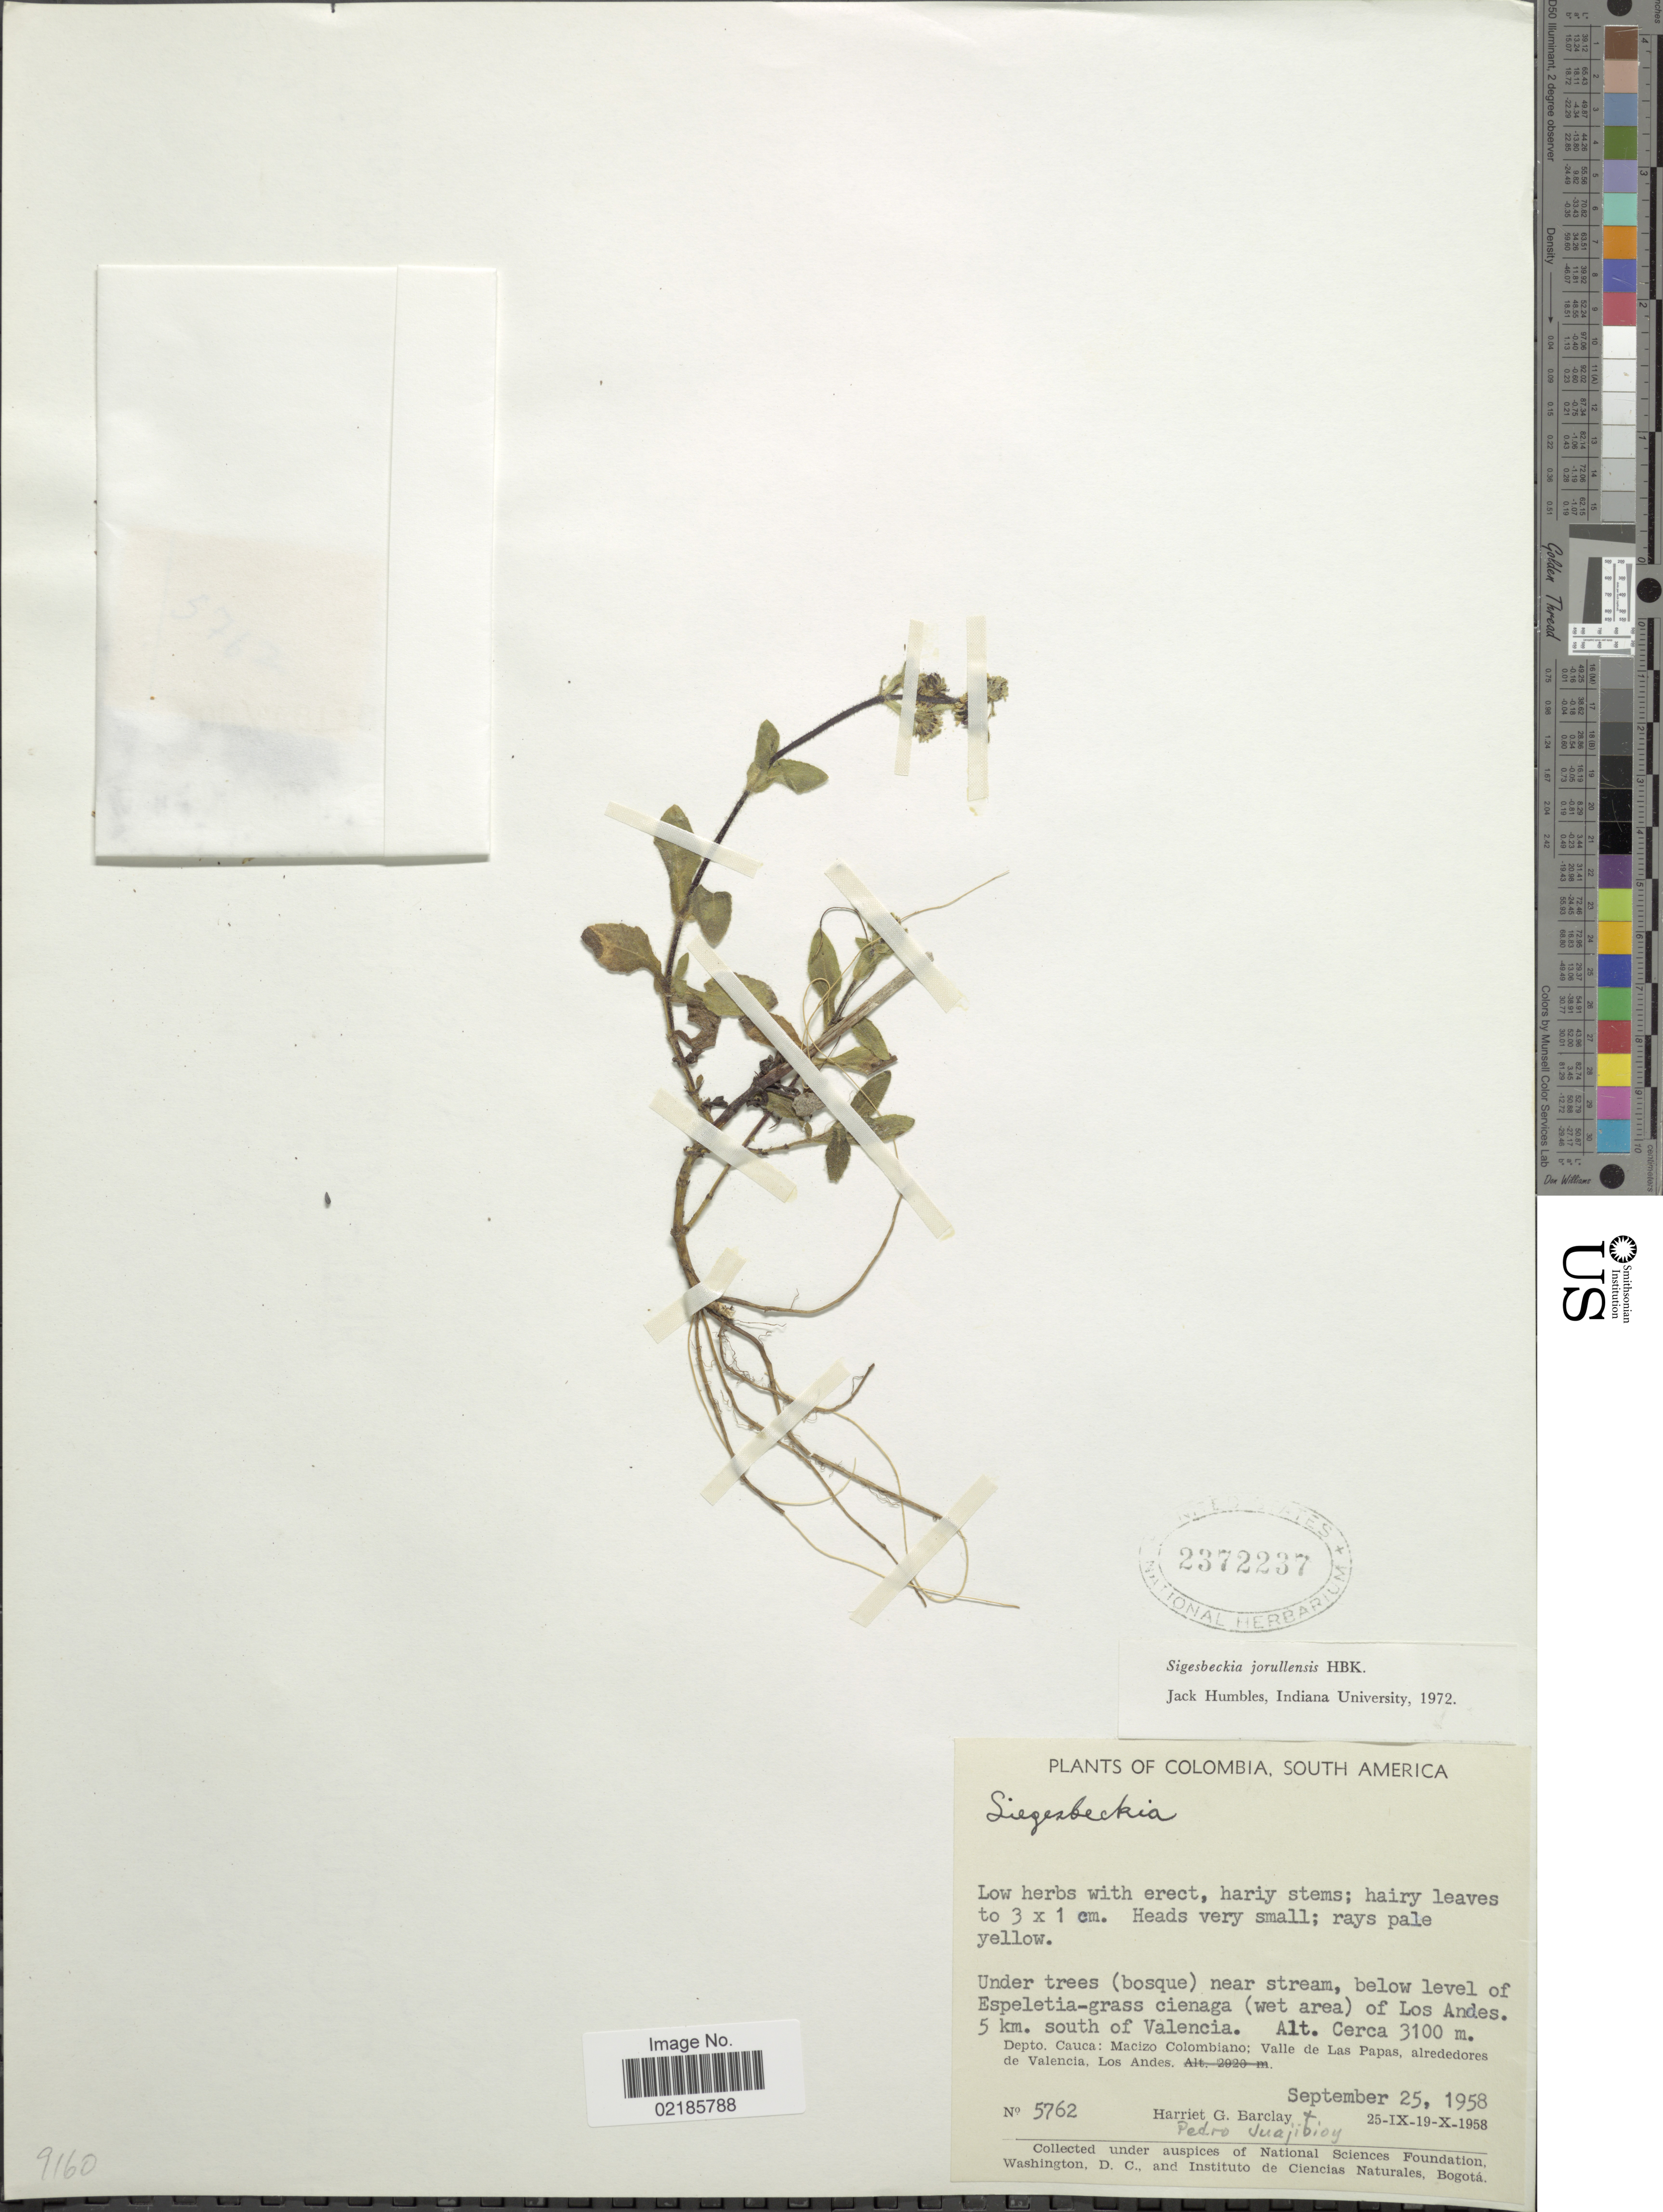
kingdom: Plantae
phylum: Tracheophyta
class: Magnoliopsida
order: Asterales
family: Asteraceae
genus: Sigesbeckia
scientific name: Sigesbeckia jorullensis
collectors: H. G. Barclay & P. Juajibioy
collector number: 5762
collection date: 1958-09-25/1958-10-19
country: Colombia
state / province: Cauca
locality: Under trees (bosque) near stream, below level of Espeletia-grass cienaga (wet area) of Los Andes, 5 km. south of Valencia, Macizo Colombiano; Valle de Las Papas, alrededores de Valencia, Los Andes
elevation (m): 3100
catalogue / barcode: US 2372237